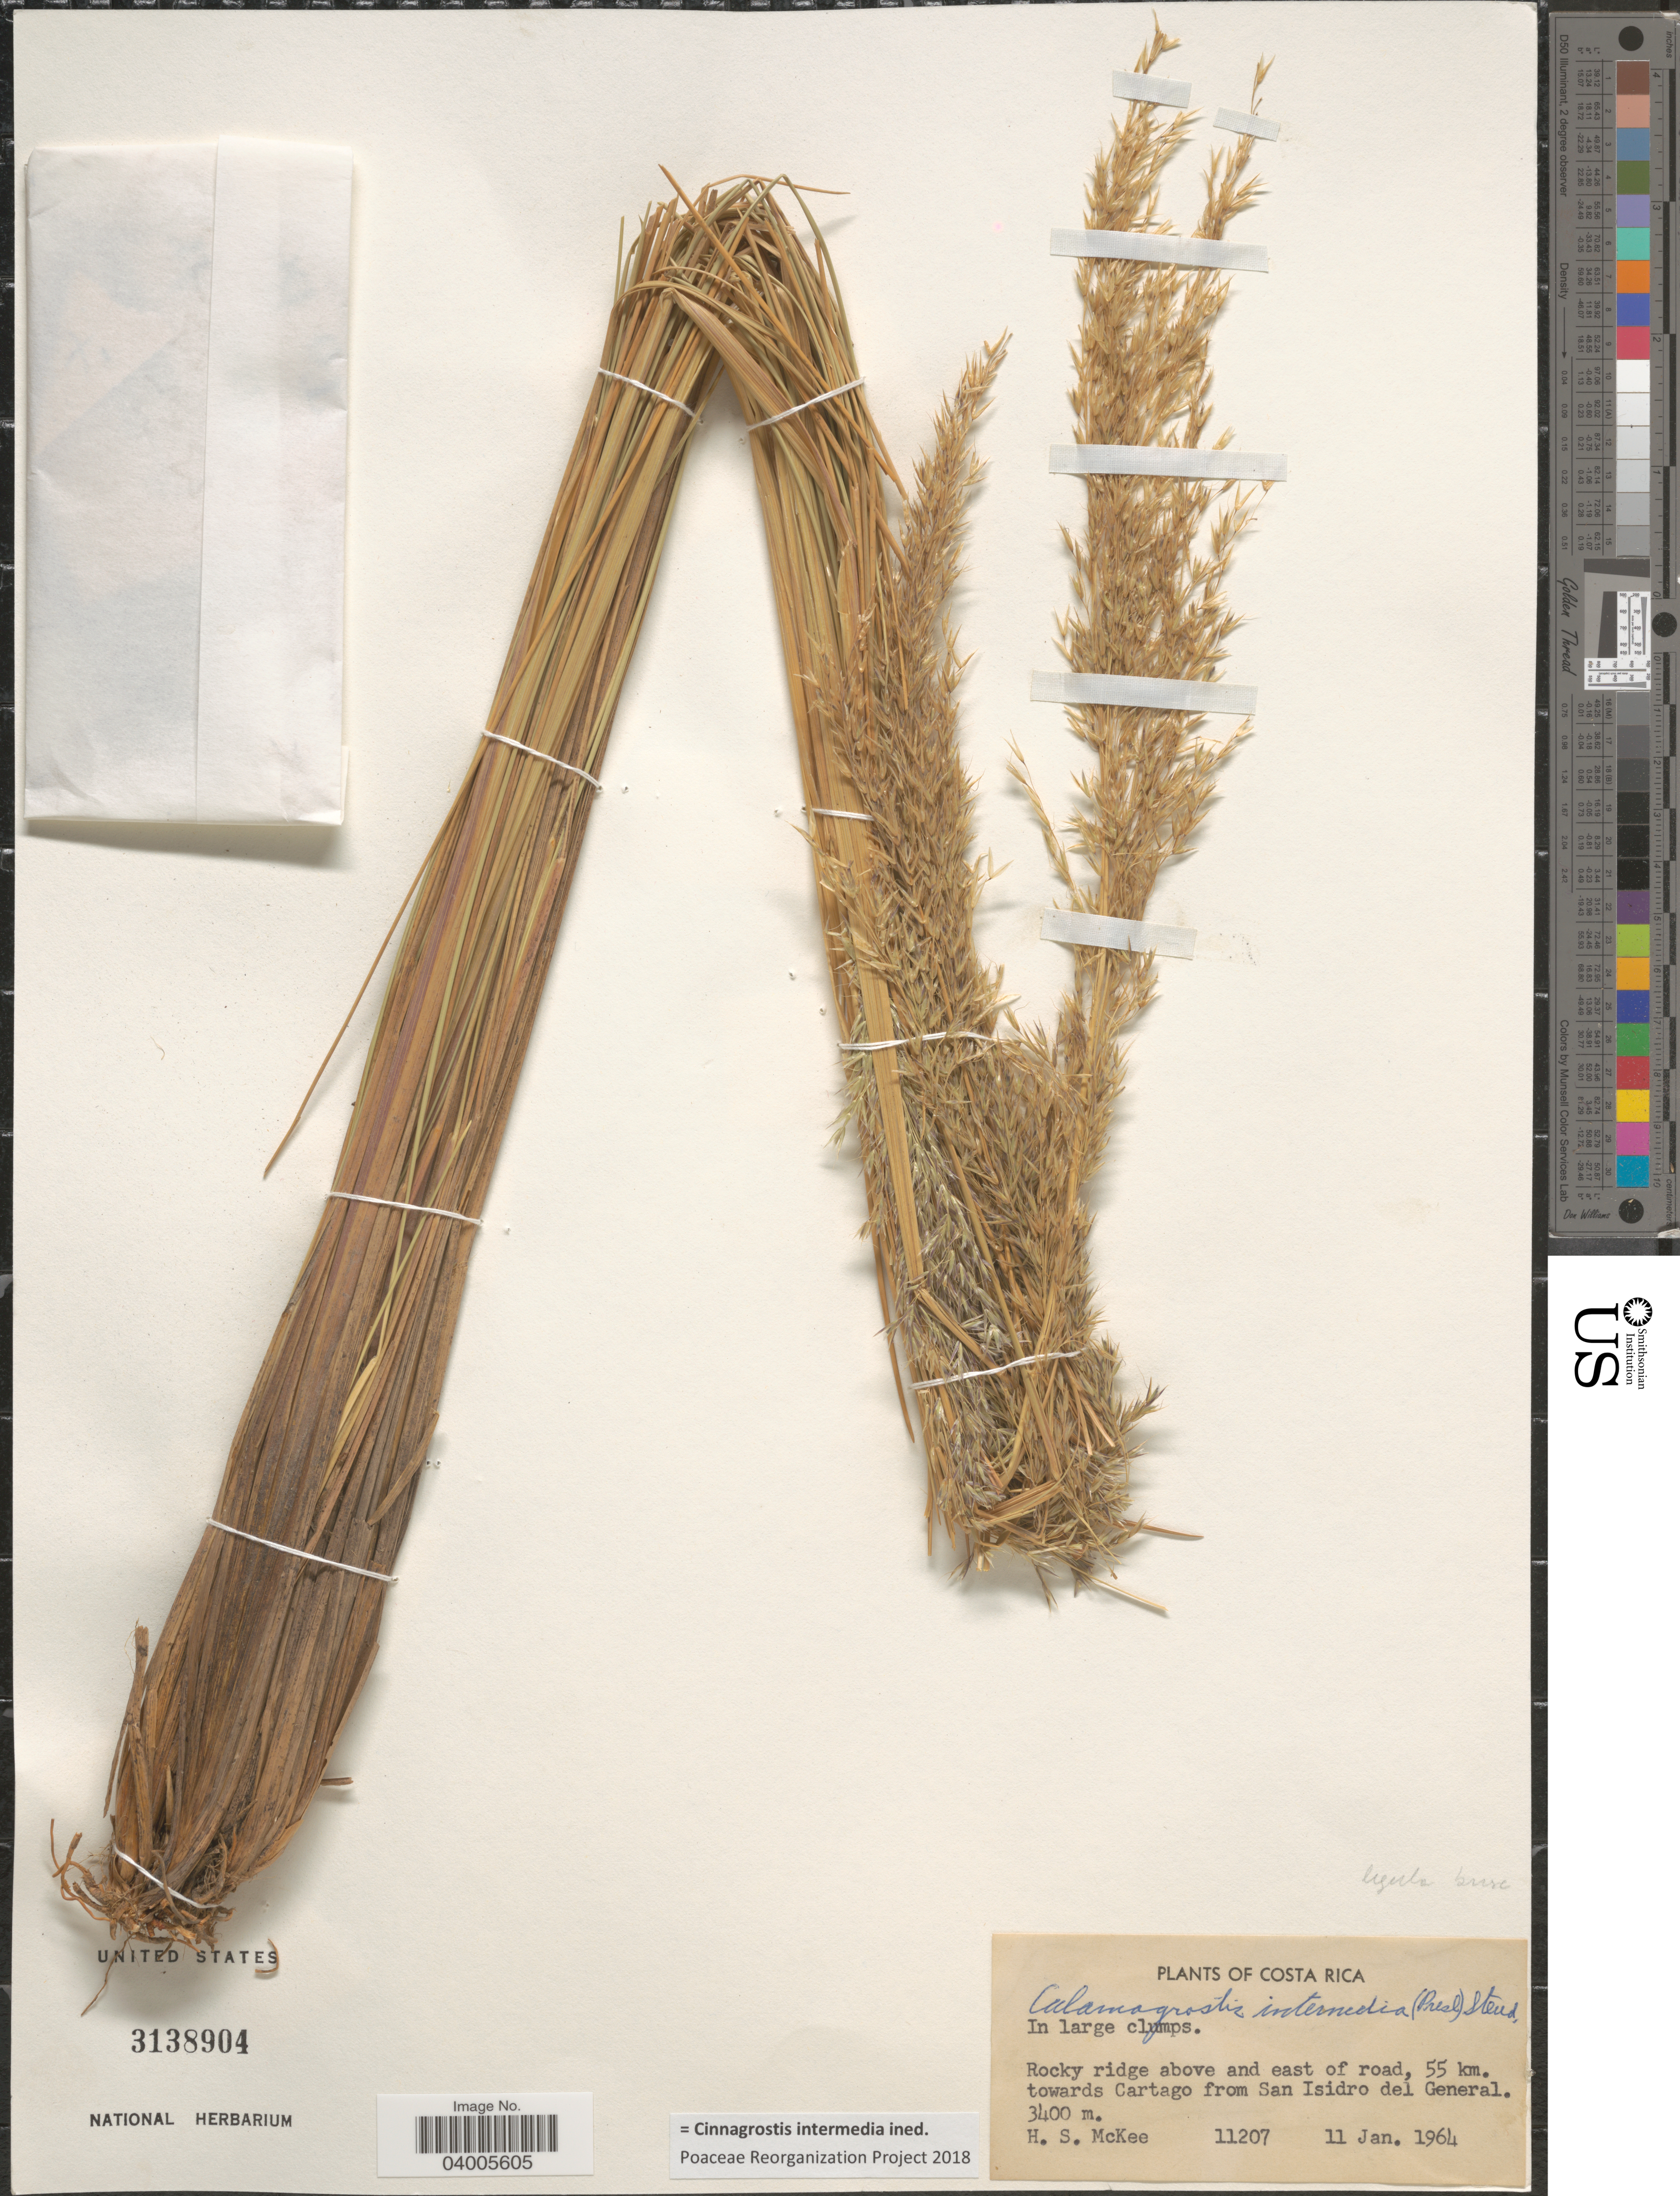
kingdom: Plantae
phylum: Tracheophyta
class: Liliopsida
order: Poales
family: Poaceae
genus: Cinnagrostis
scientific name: Cinnagrostis intermedia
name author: (J. Presl) P.M. Peterson et al.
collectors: H. S. McKee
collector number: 11207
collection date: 1964-01-11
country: Costa Rica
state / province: Cartago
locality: In large clumps. Rocky ridge above and east of road, 55 km. towards Cartago from San Isidro del General.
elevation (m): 3400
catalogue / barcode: US 3138904